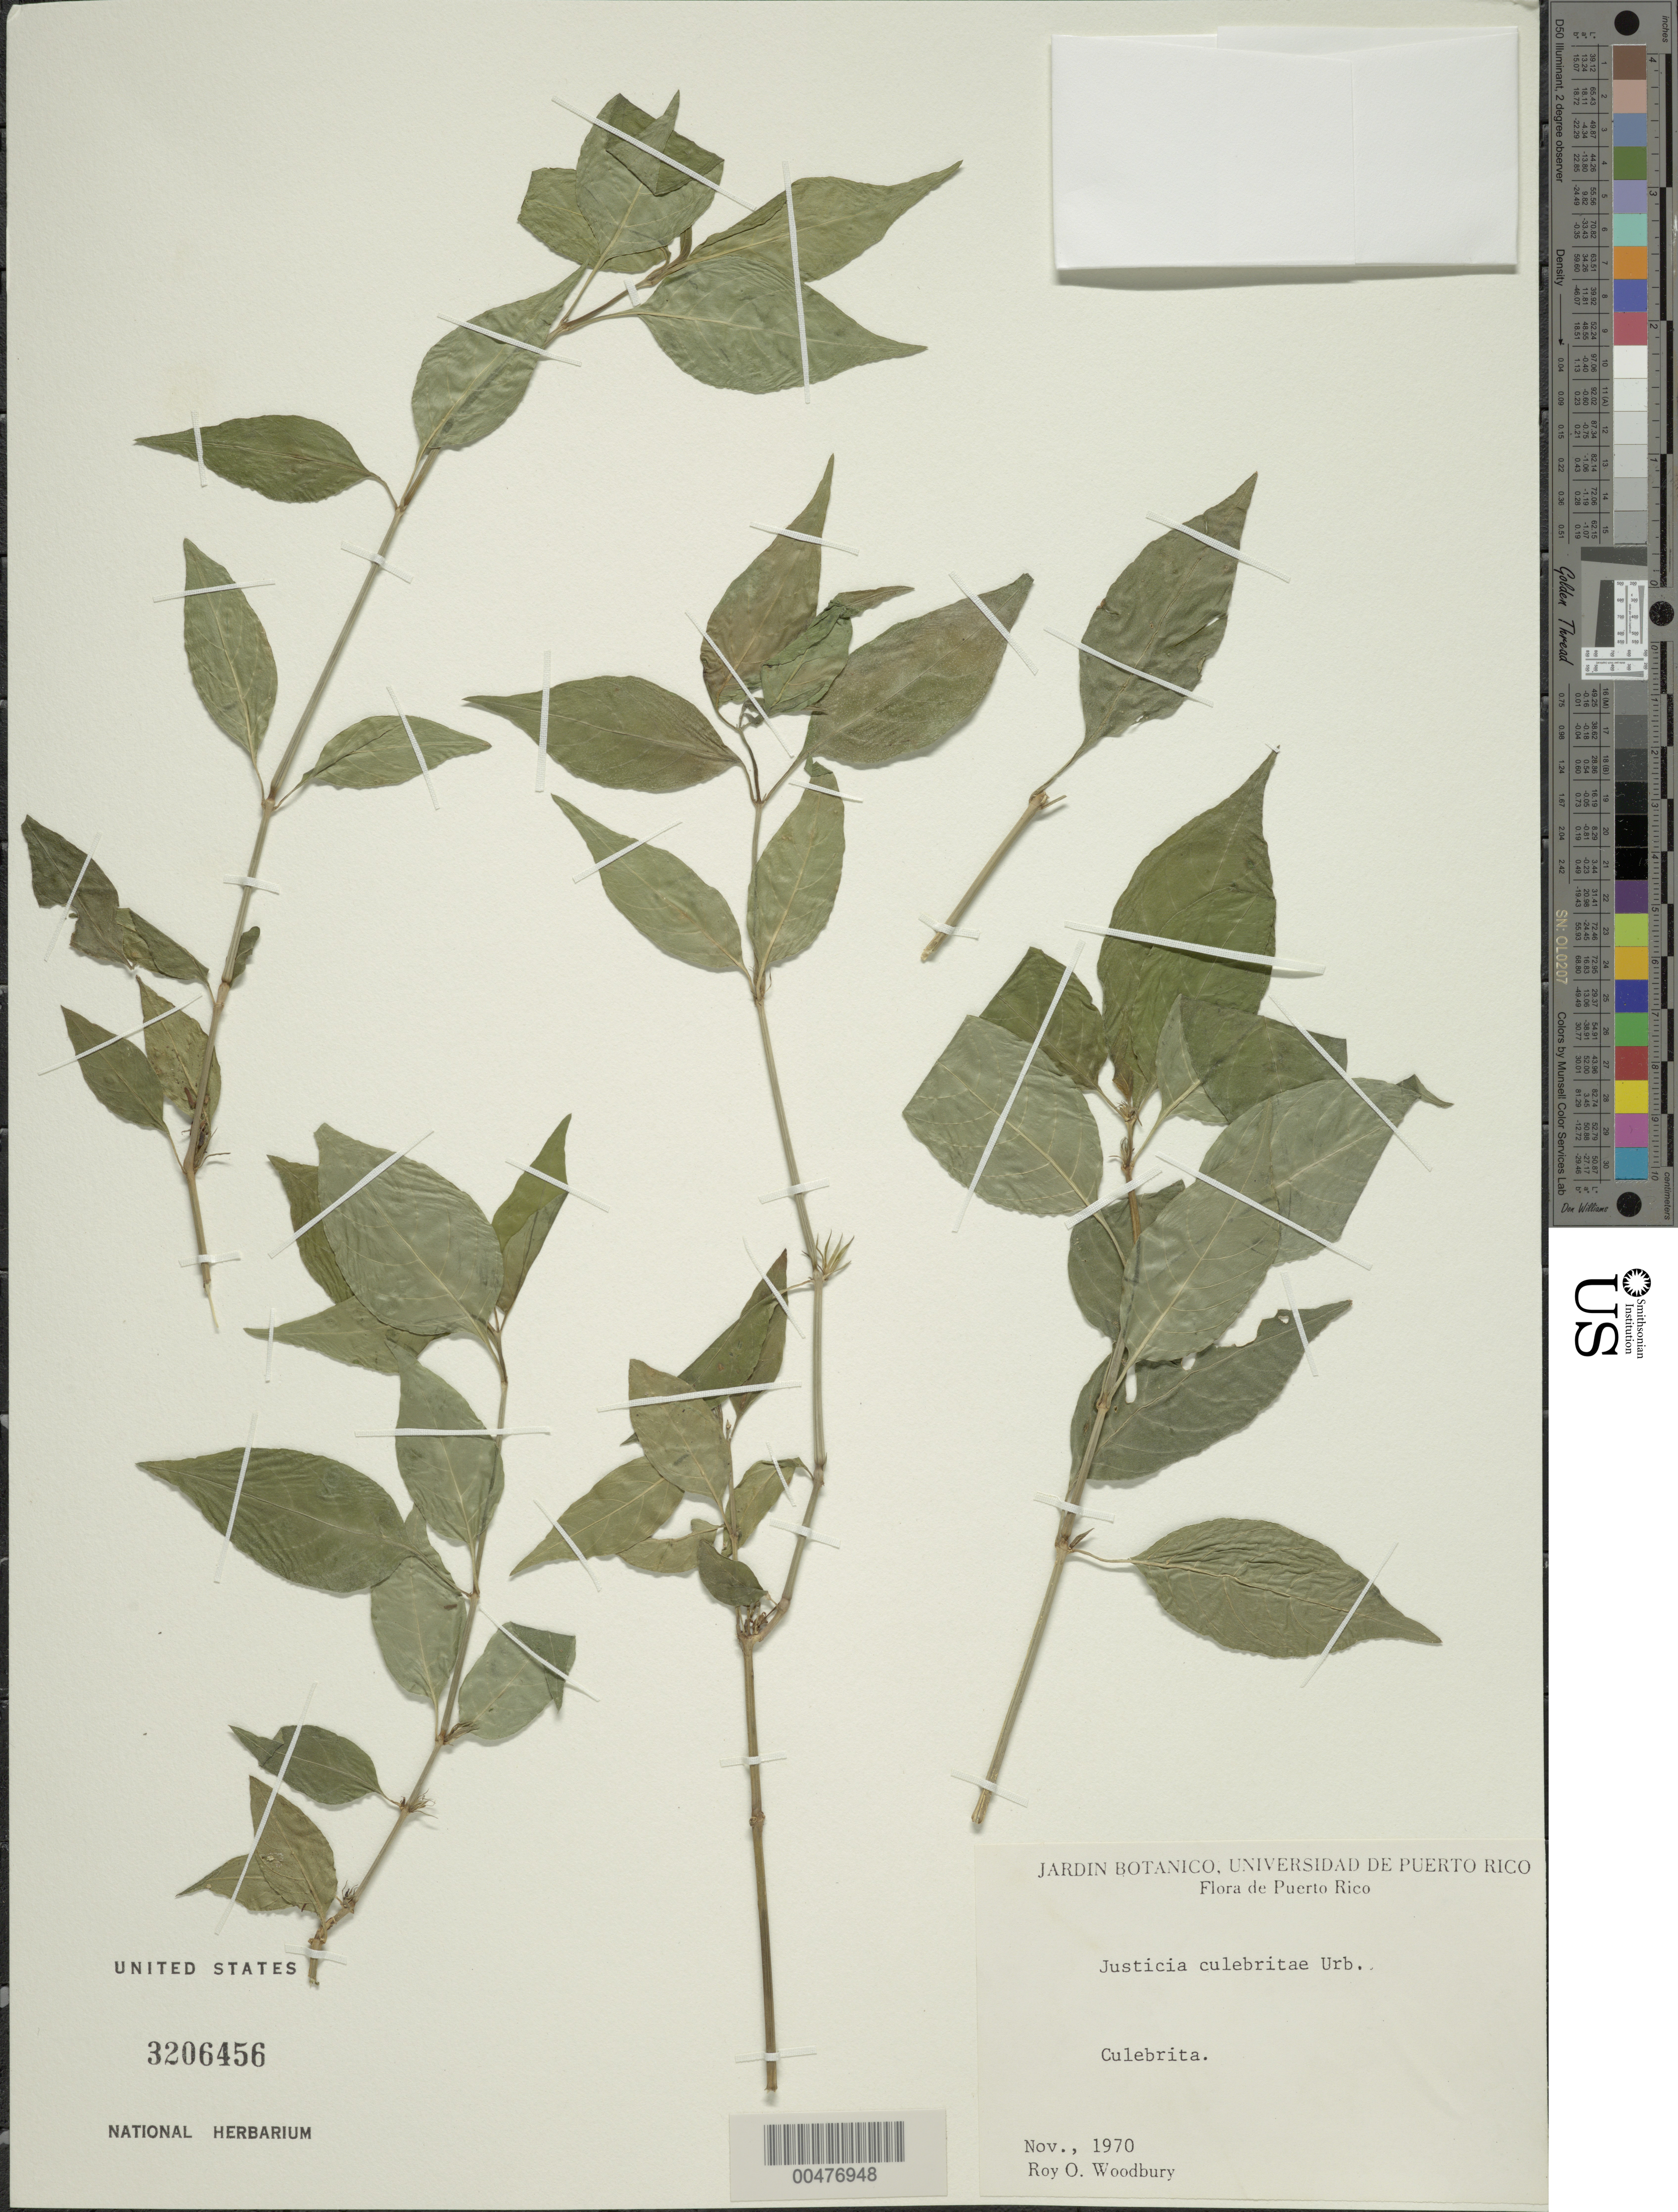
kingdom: Plantae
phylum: Tracheophyta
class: Magnoliopsida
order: Lamiales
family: Acanthaceae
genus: Justicia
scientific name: Justicia culebritae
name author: Urb.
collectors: R. O. Woodbury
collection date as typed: Nov 1970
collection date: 1970-11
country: Puerto Rico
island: Greater Antilles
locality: Culebrita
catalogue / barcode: US 3206456